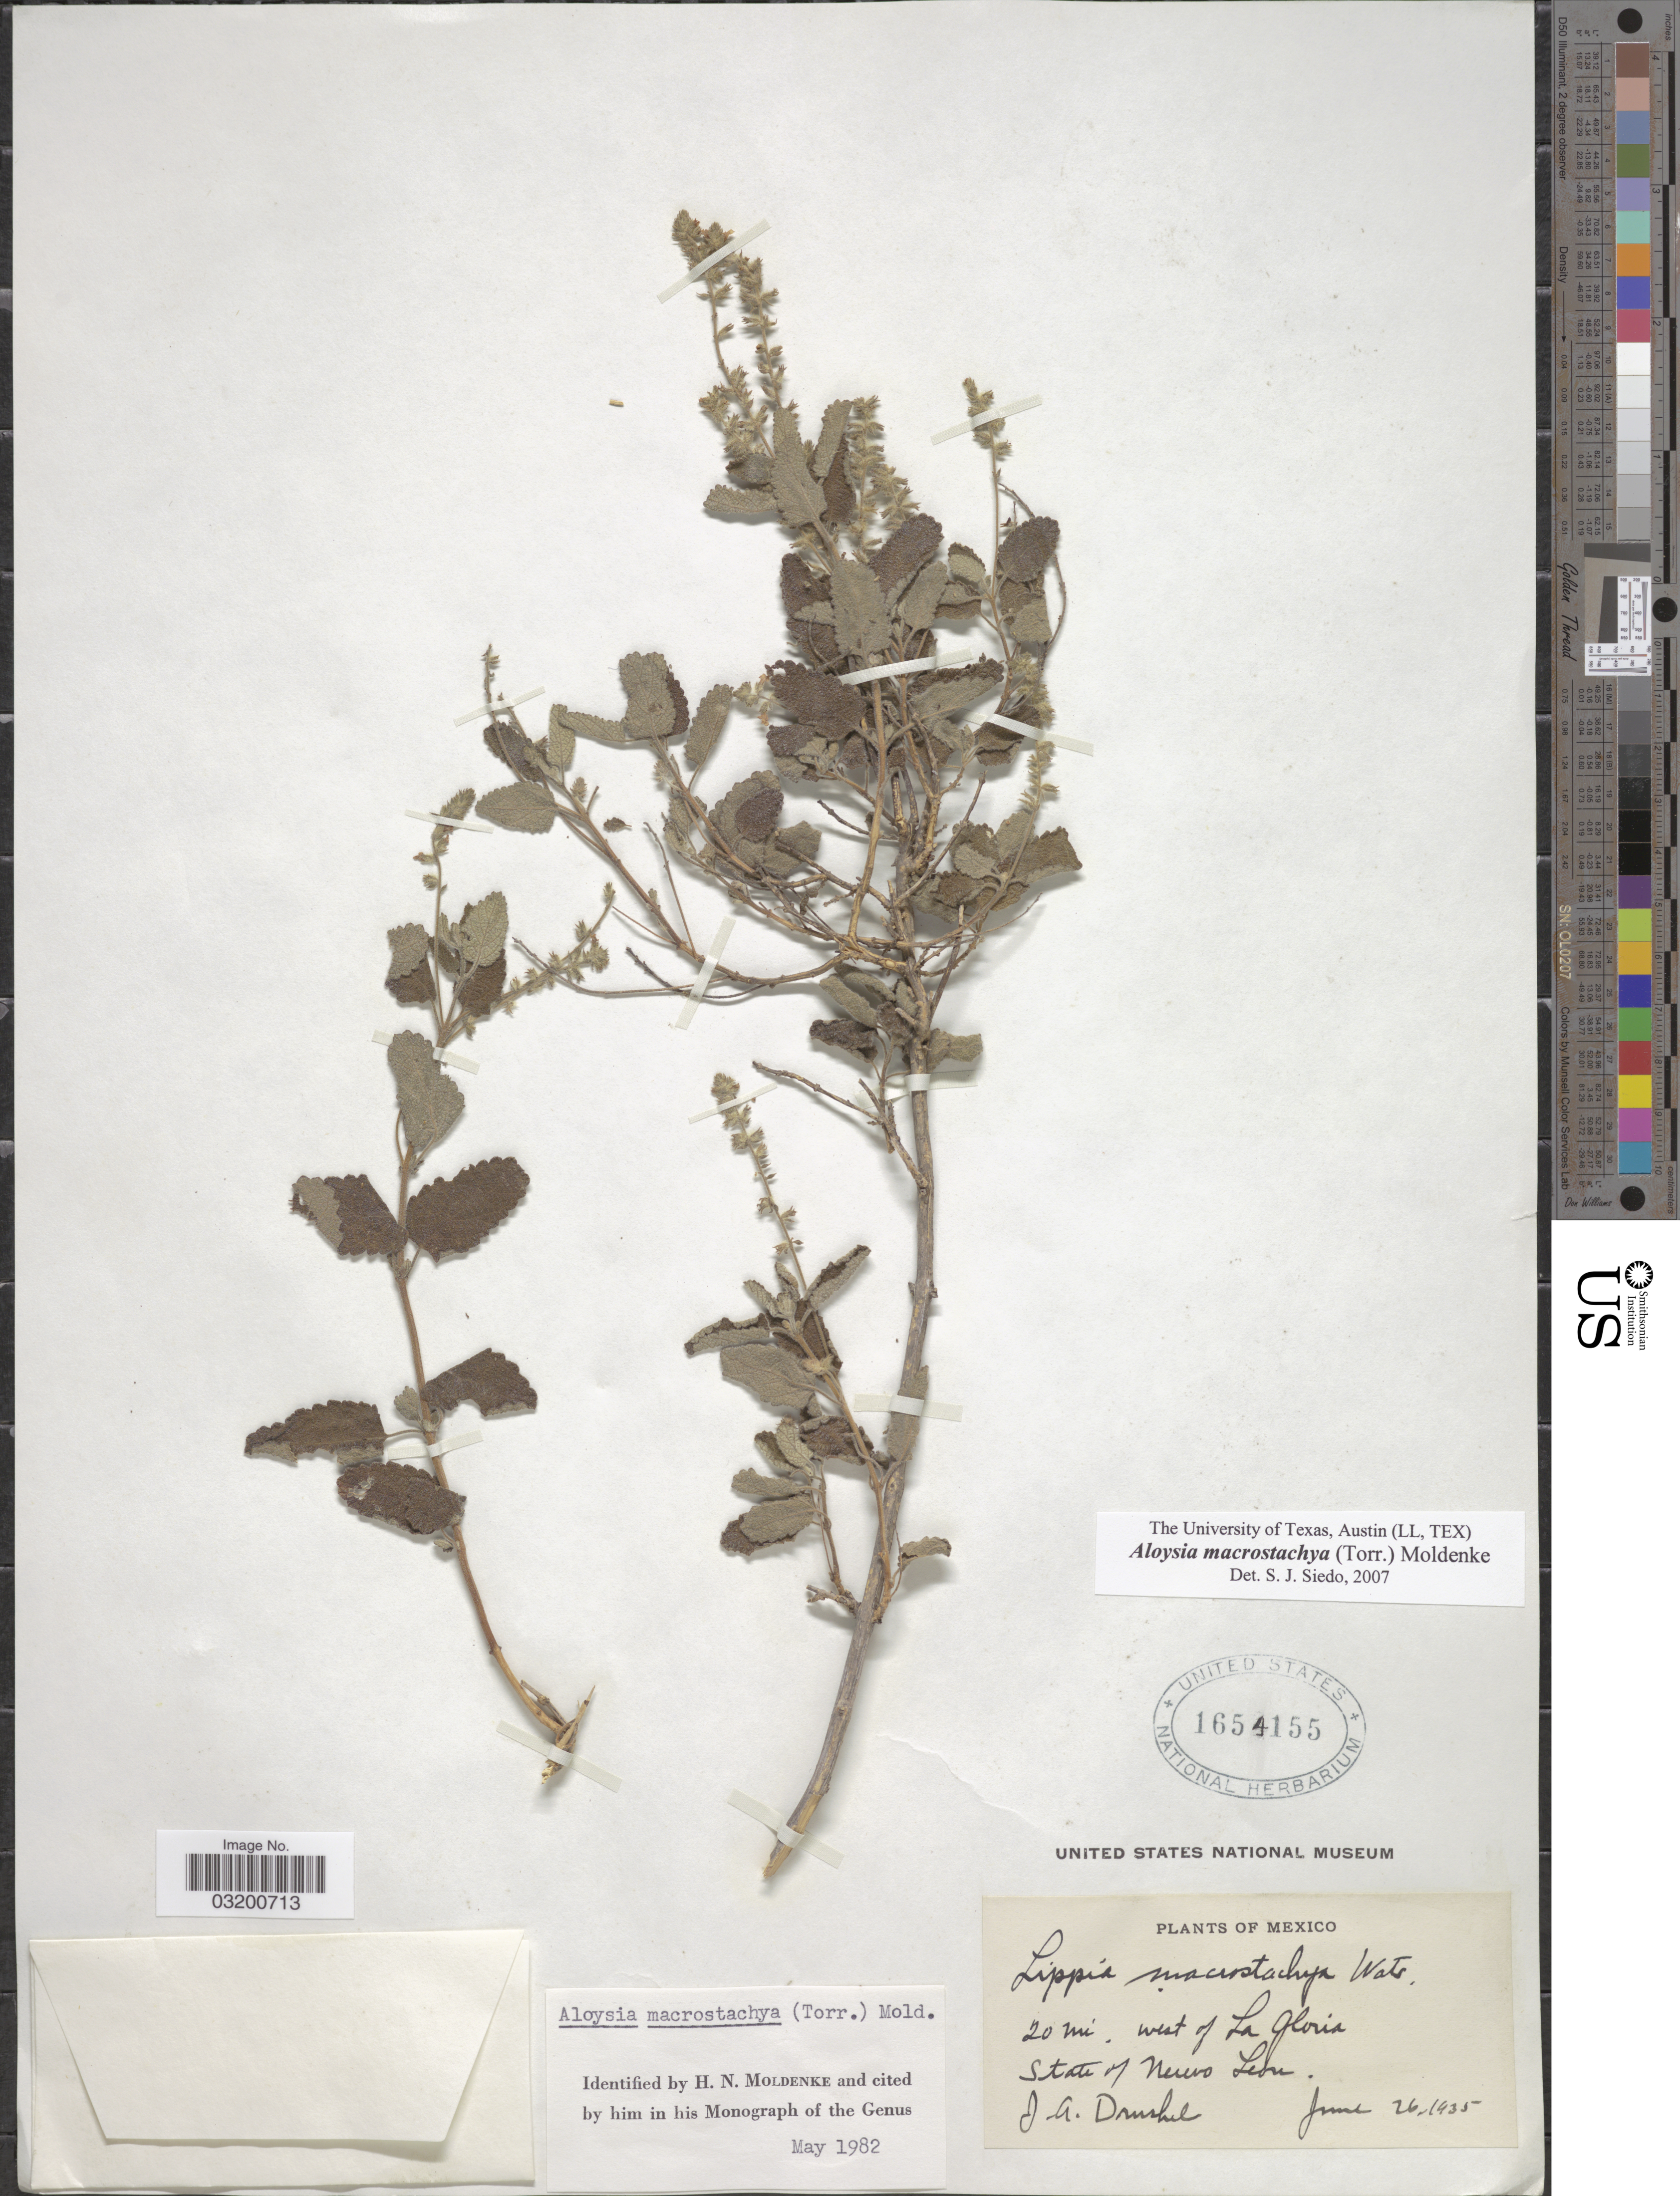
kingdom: Plantae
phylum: Tracheophyta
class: Magnoliopsida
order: Lamiales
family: Verbenaceae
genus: Aloysia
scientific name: Aloysia macrostachya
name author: (Torr.) Moldenke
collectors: J. A. Drushel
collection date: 1935-06-26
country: Mexico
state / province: Nuevo León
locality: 20 mi. west of La Gloria.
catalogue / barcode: US 1654155